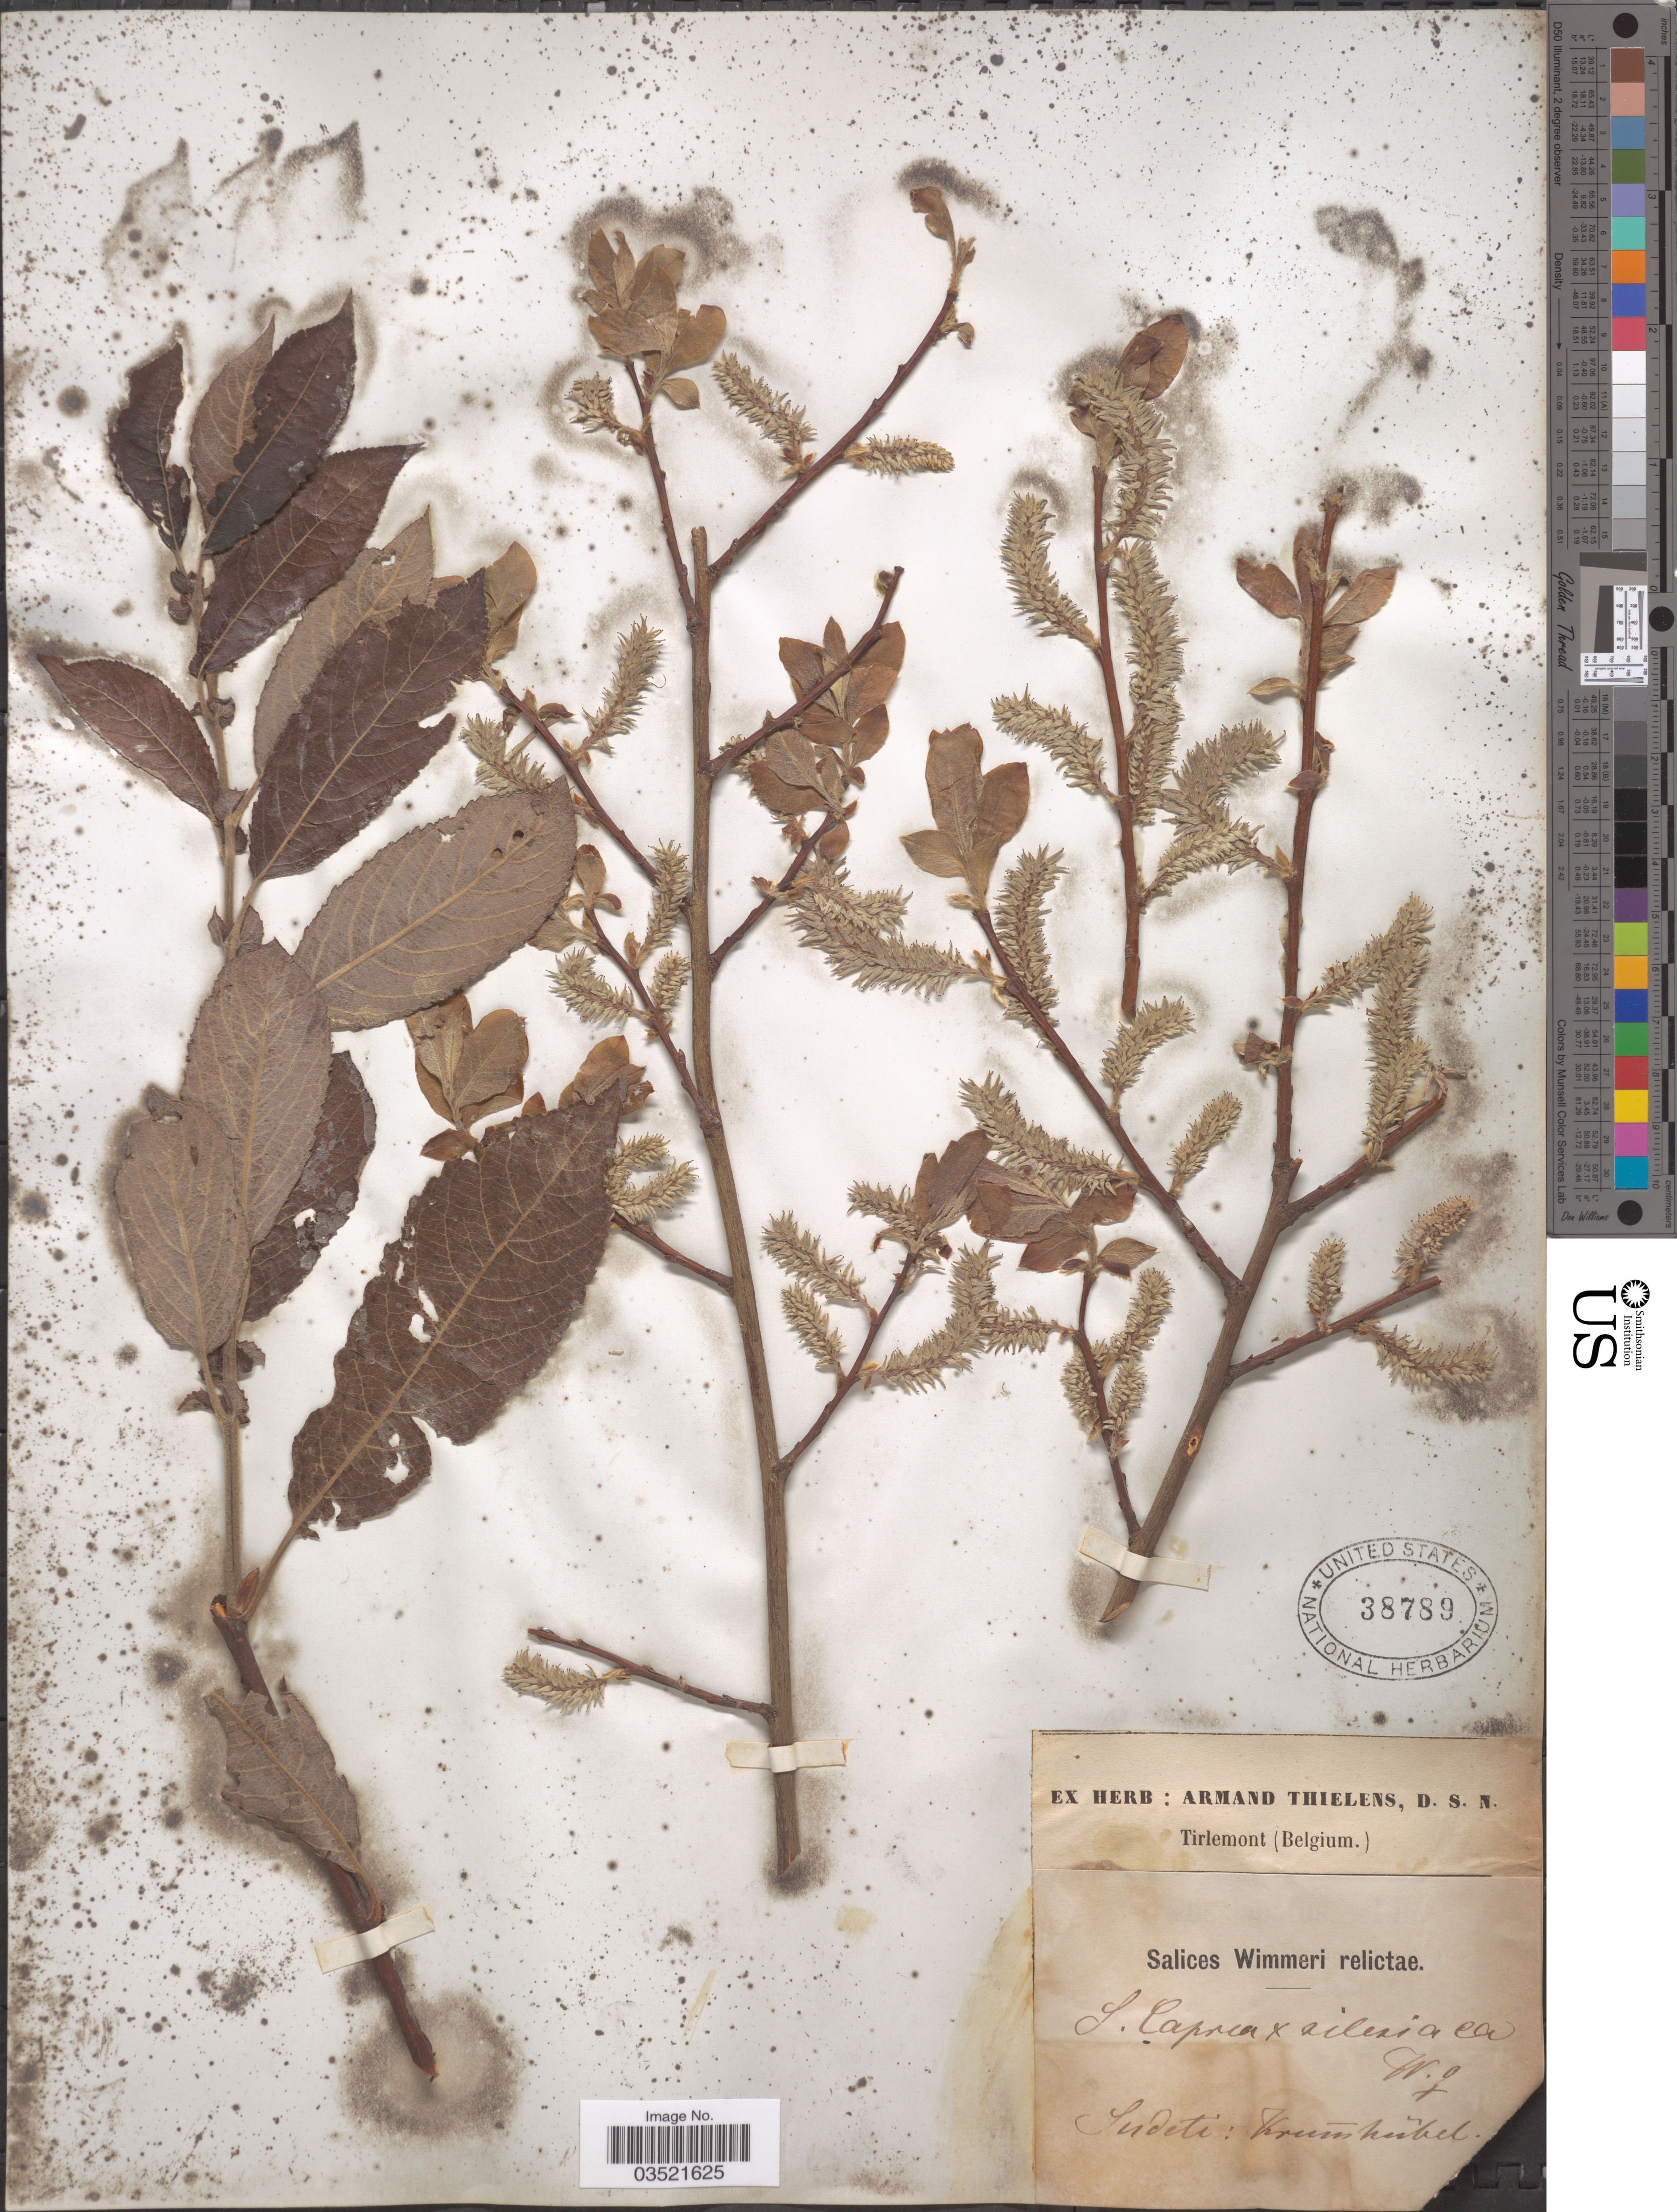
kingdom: Plantae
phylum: Tracheophyta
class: Magnoliopsida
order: Malpighiales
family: Salicaceae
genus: Salix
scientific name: Salix caprea x S. silesiaca Willd.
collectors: ex herb. Armand Thielens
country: Czechia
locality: Sudeti: Krúmkûkel [interpreted].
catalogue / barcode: US 38789